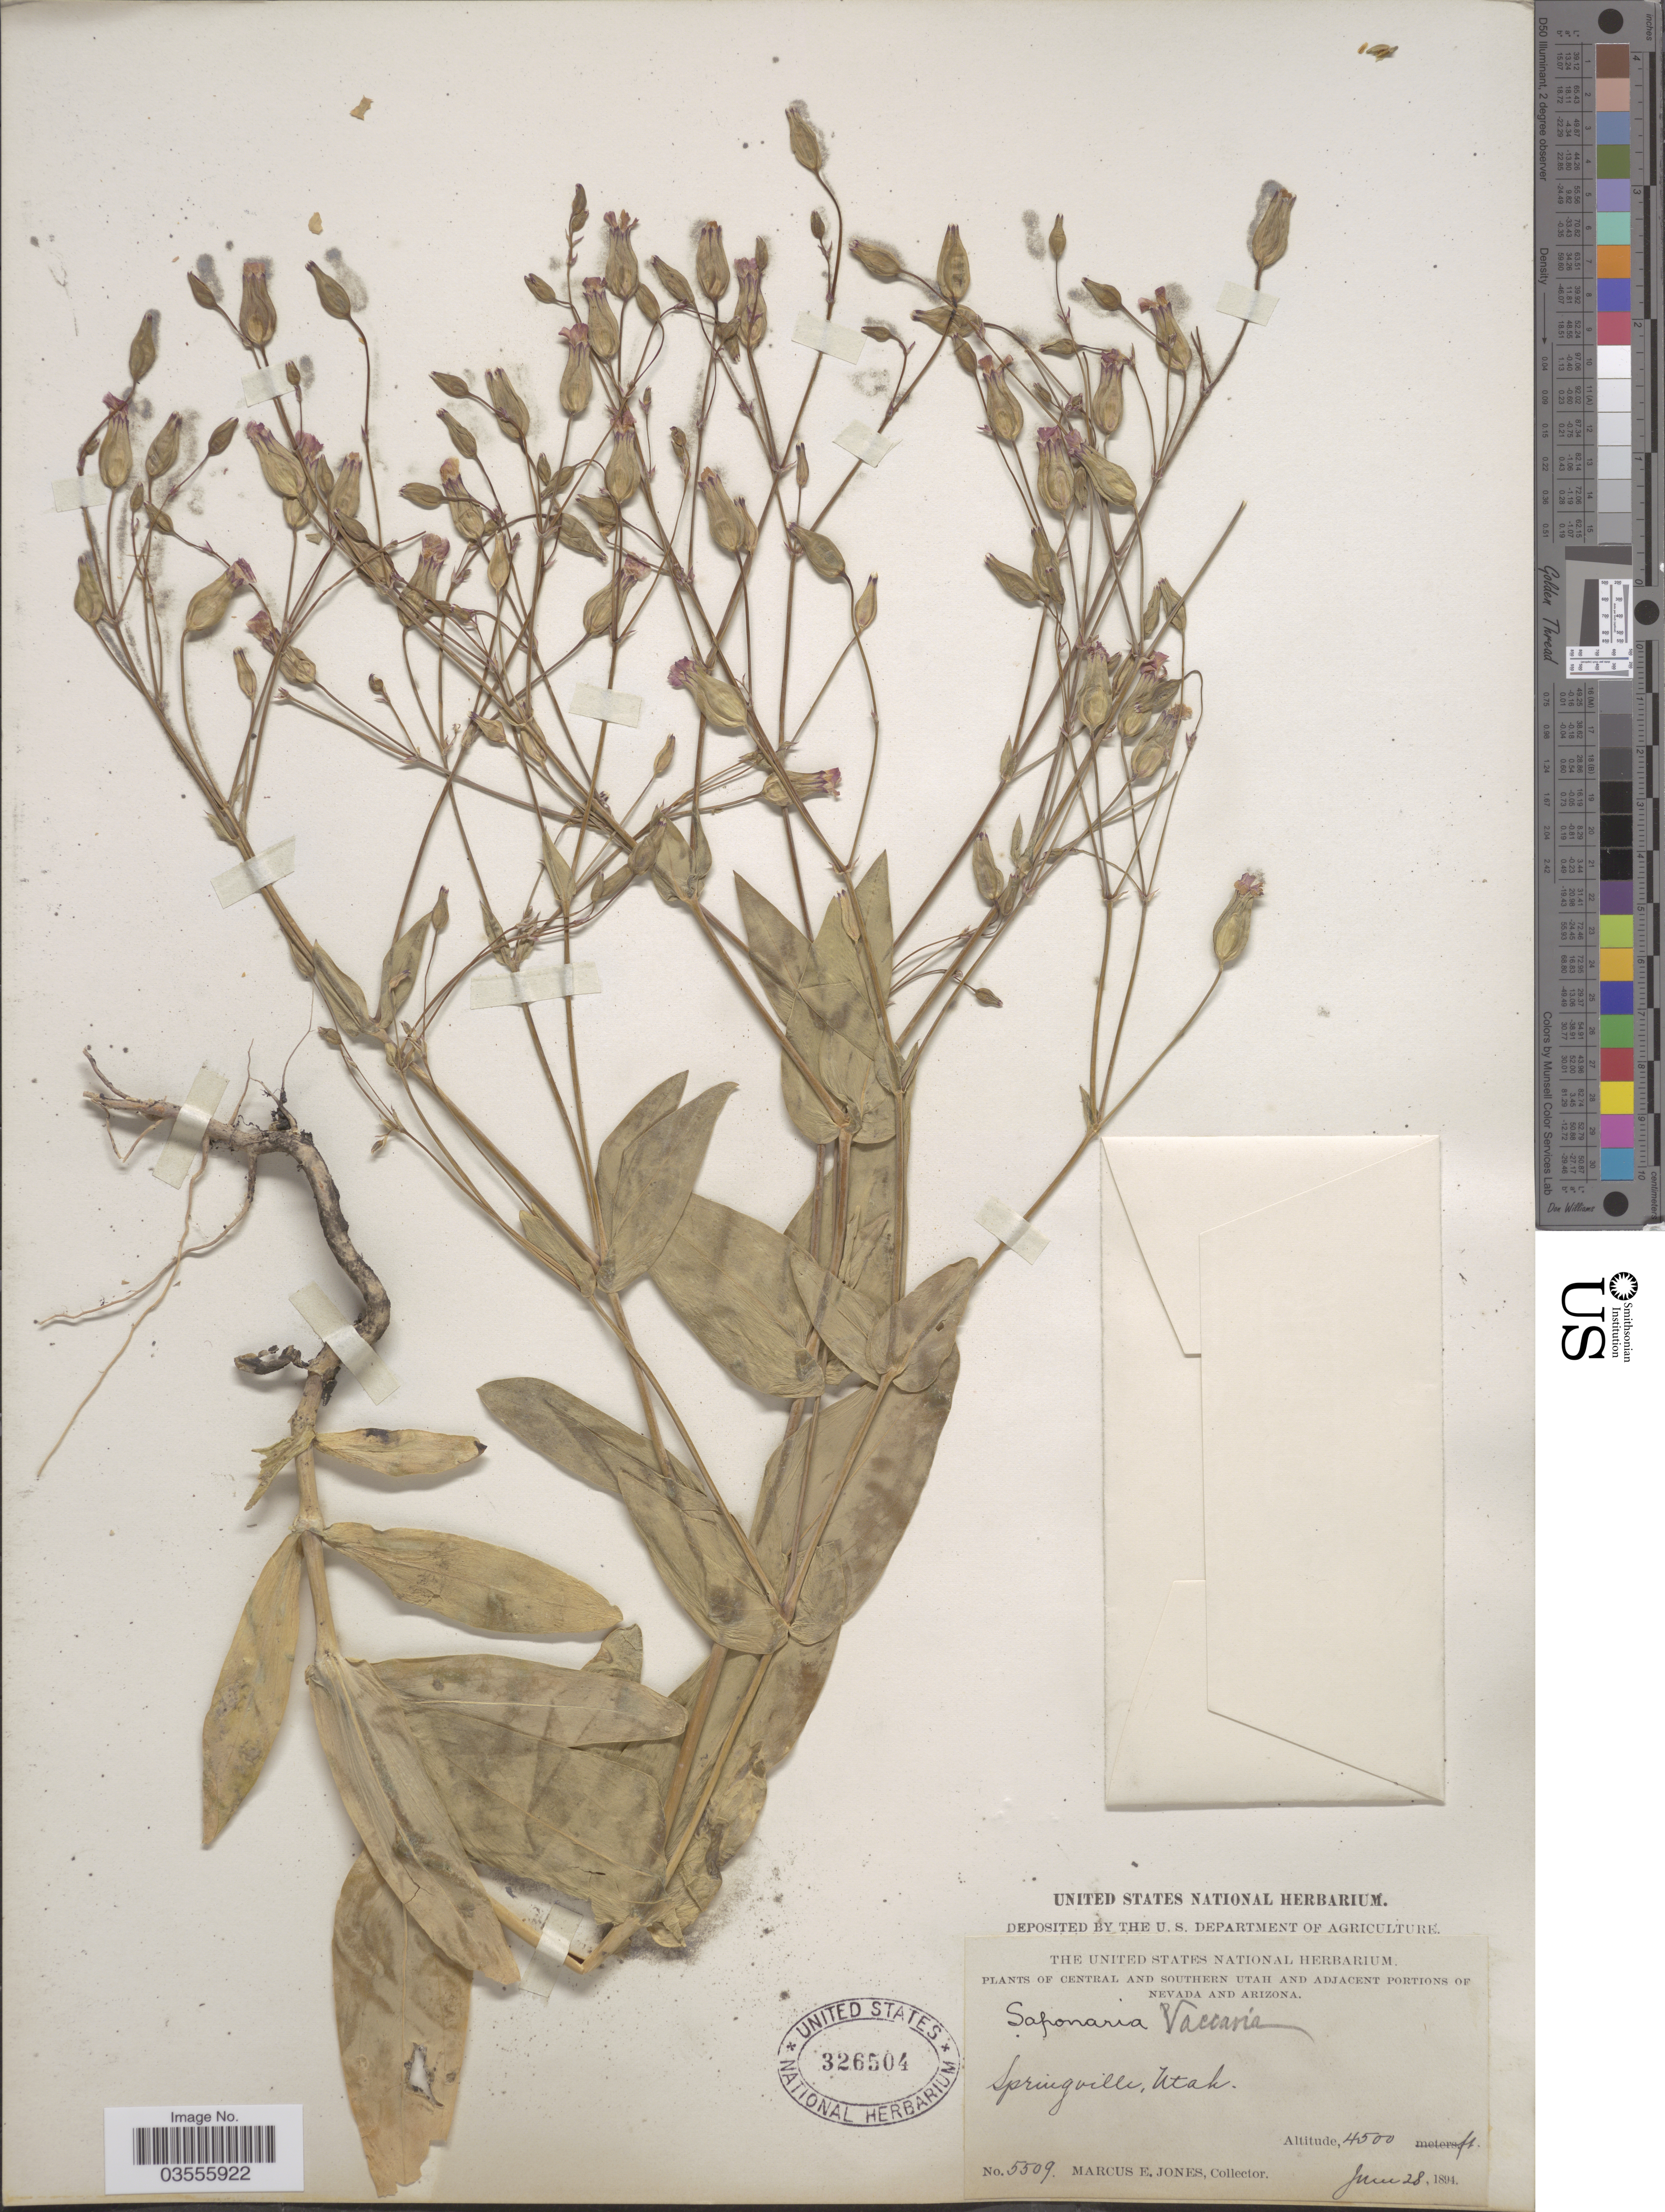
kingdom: Plantae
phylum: Tracheophyta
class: Magnoliopsida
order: Caryophyllales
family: Caryophyllaceae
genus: Gypsophila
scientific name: Gypsophila vaccaria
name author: (L.) Sm.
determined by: Strong, M. T., (US), Smithsonian Institution - National Museum of Natural History (UNITED STATES)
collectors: M. E. Jones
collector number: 5509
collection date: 1894-06-28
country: United States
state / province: Utah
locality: Central and Southern Utah. Springville.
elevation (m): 1372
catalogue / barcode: US 326504